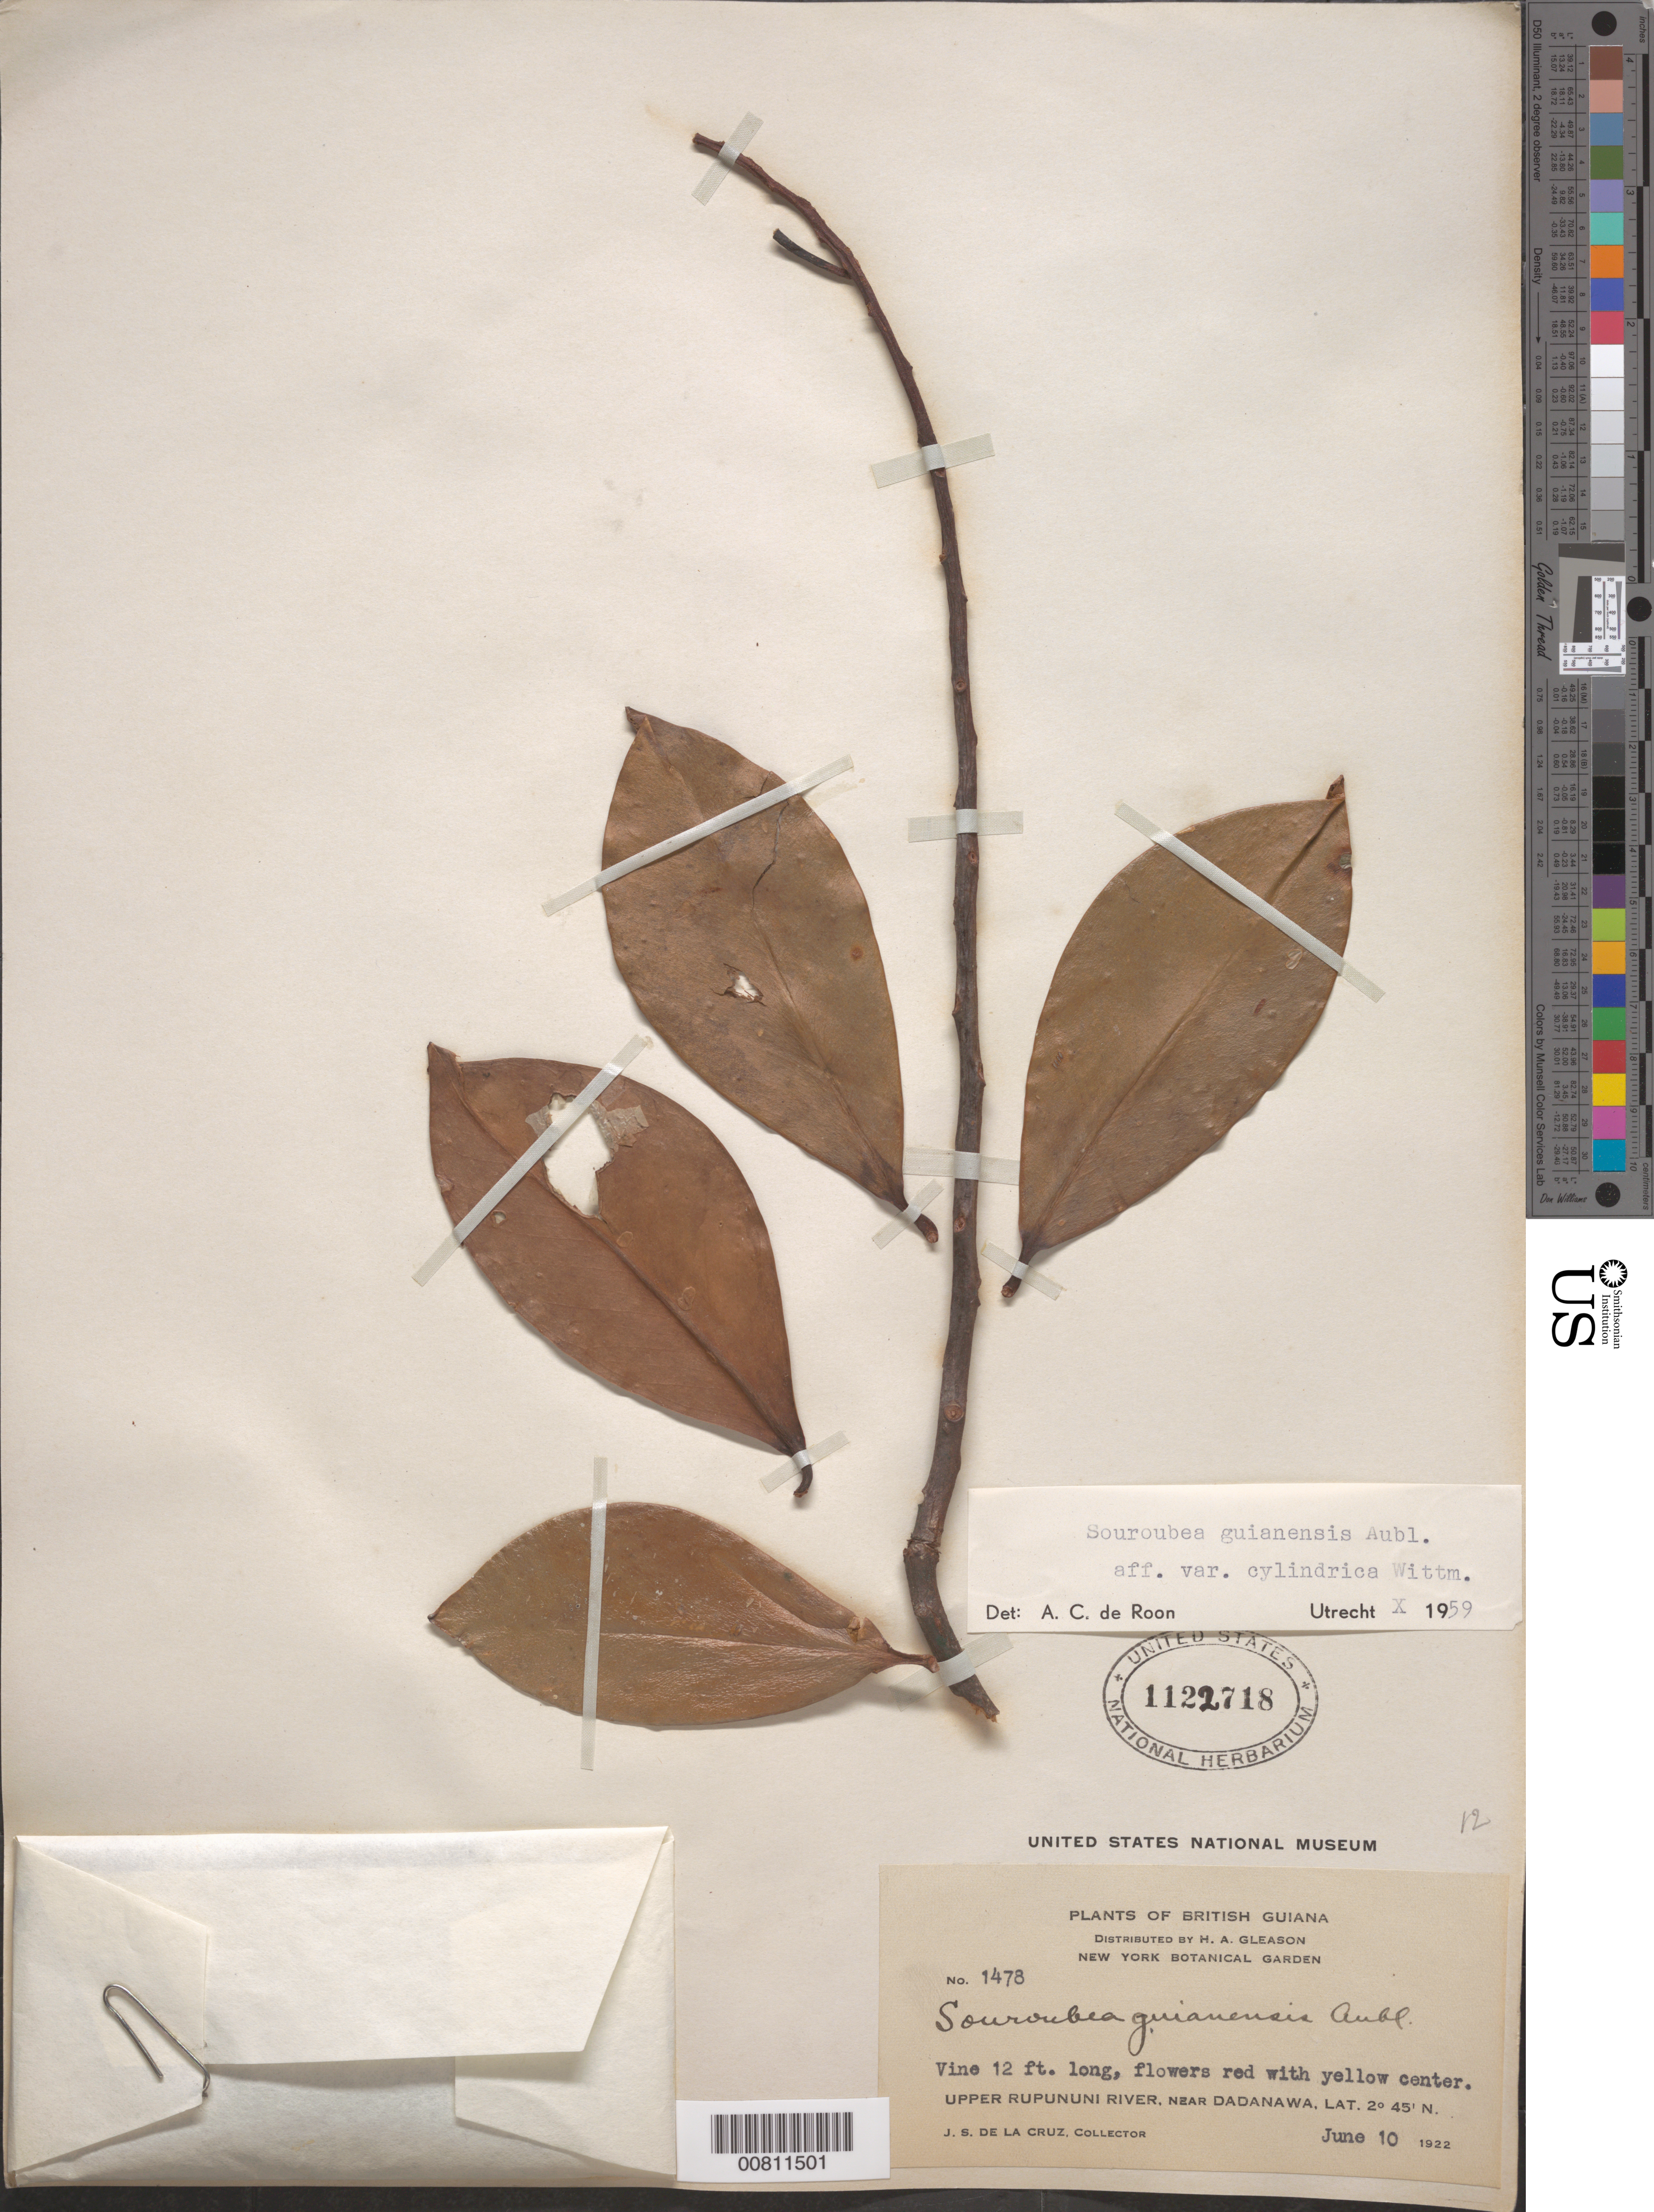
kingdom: Plantae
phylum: Tracheophyta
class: Magnoliopsida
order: Ericales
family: Marcgraviaceae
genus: Souroubea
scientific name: Souroubea guianensis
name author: Aubl.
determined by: de Roon, A. C.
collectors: J. S. de la Cruz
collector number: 1478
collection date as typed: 10-Jun-22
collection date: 1922-06-10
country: Guyana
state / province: U. Takutu-U. Essequibo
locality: Dadanawa, vic., upper Rupununi R.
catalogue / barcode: US 1122718